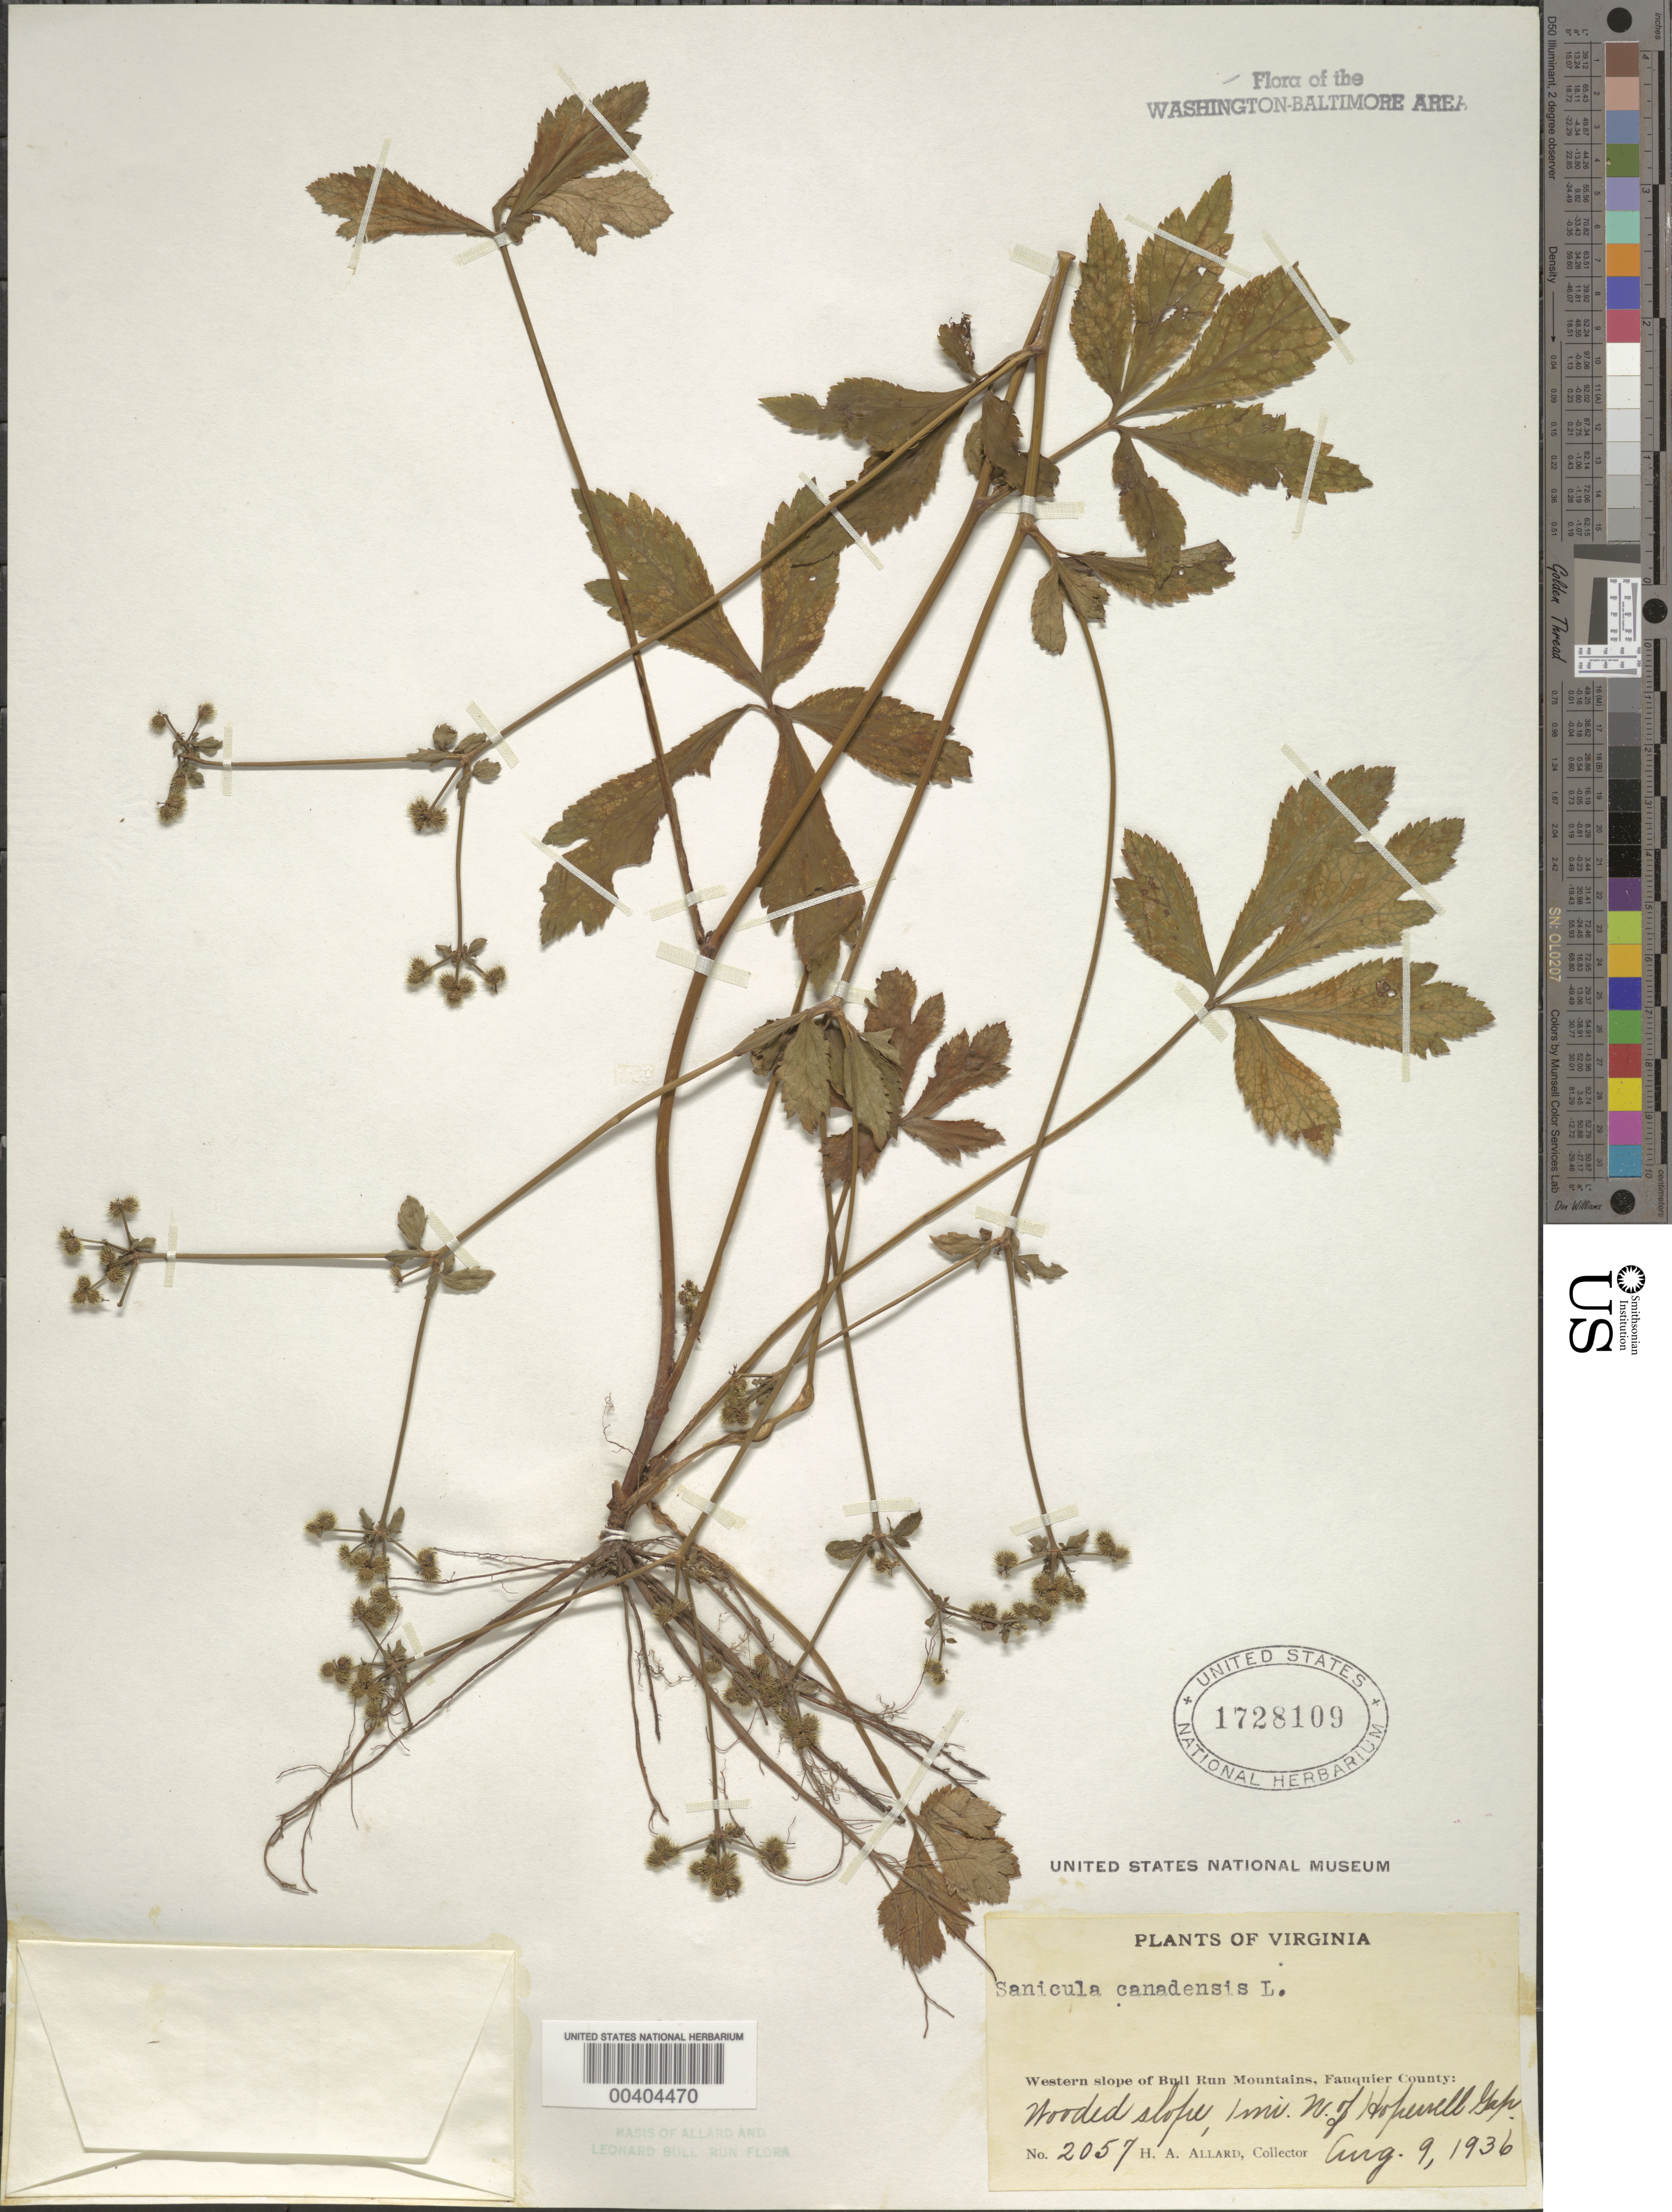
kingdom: Plantae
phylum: Tracheophyta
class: Magnoliopsida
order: Apiales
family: Apiaceae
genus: Sanicula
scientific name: Sanicula canadensis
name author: L.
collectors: H. A. Allard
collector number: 2057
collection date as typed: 09 Aug 1936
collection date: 1936-08-09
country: United States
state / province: Virginia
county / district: Fauquier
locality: North of Hopewell Gap, western slope of Bull Run Mountains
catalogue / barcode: US 1728109